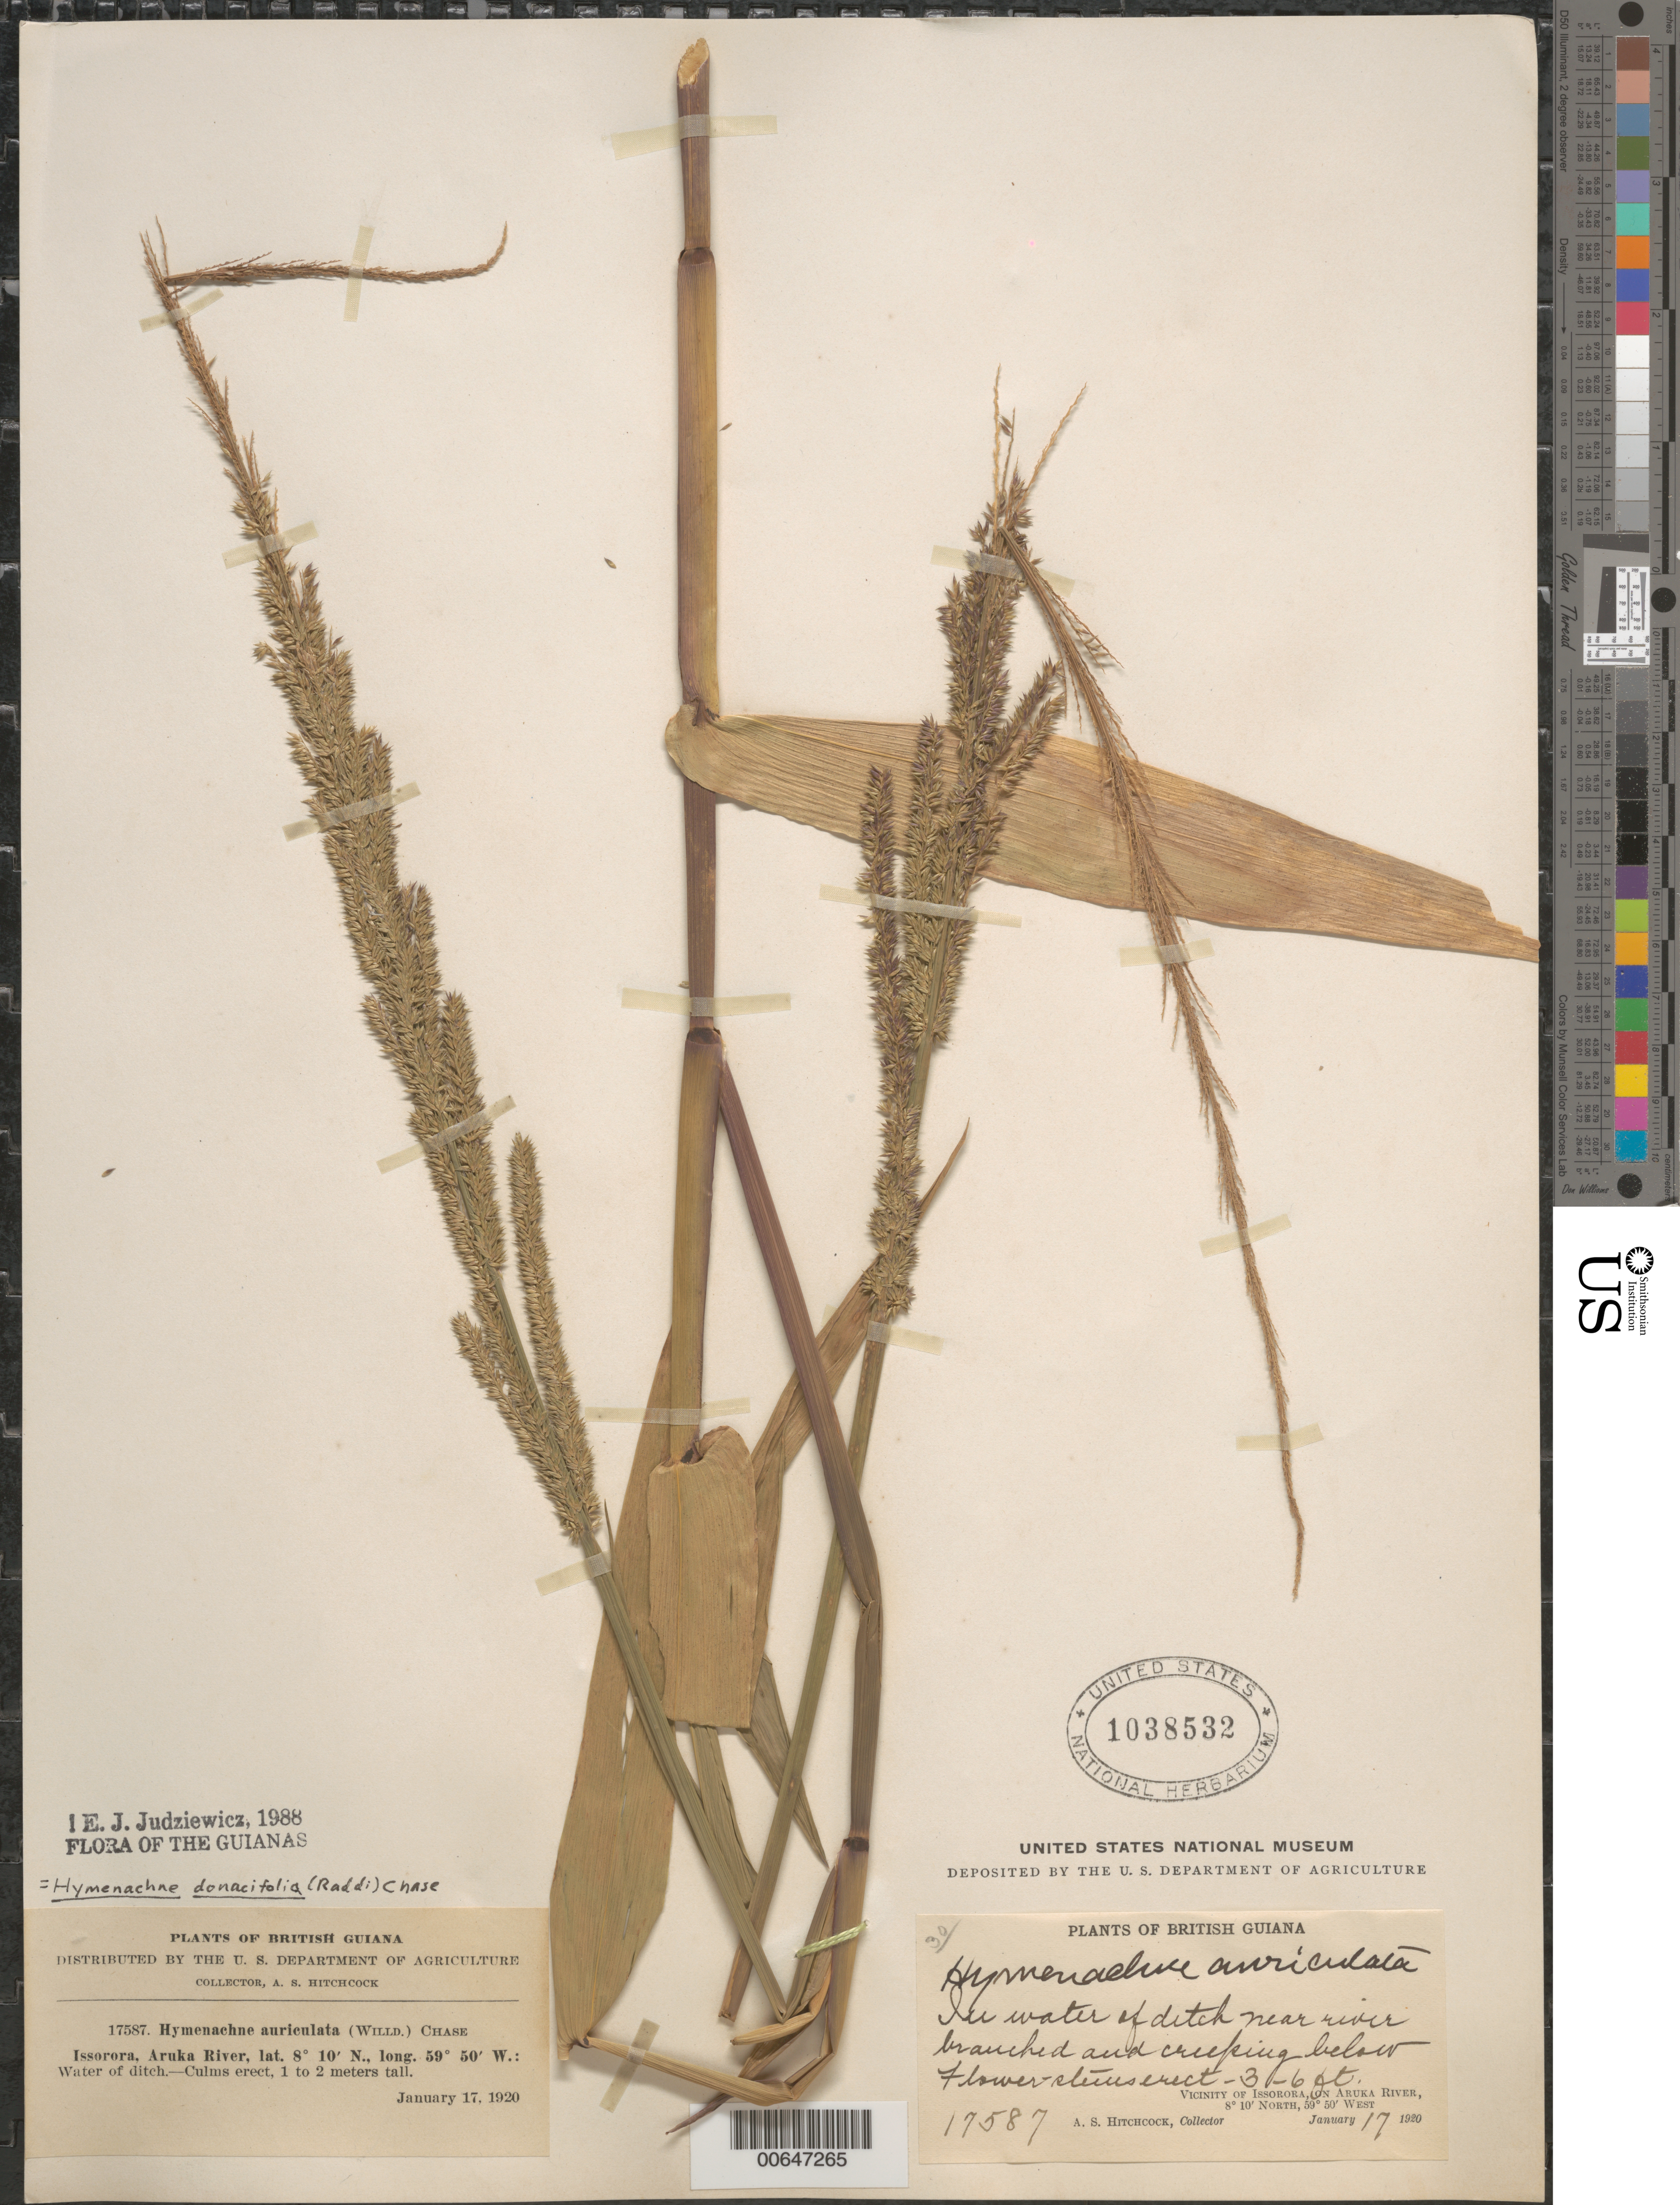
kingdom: Plantae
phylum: Tracheophyta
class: Liliopsida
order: Poales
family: Poaceae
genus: Hymenachne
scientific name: Hymenachne donacifolia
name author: (Raddi) Chase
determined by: Judziewicz, E. J.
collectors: A. S. Hitchcock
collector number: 17587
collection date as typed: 16-Jan-20 to 17-Jan-20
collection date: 1920-01-16/1920-01-17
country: Guyana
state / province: Barima-Waini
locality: Issorora, vic of, on the Aruka River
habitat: In water ditch near river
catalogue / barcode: US 1038532